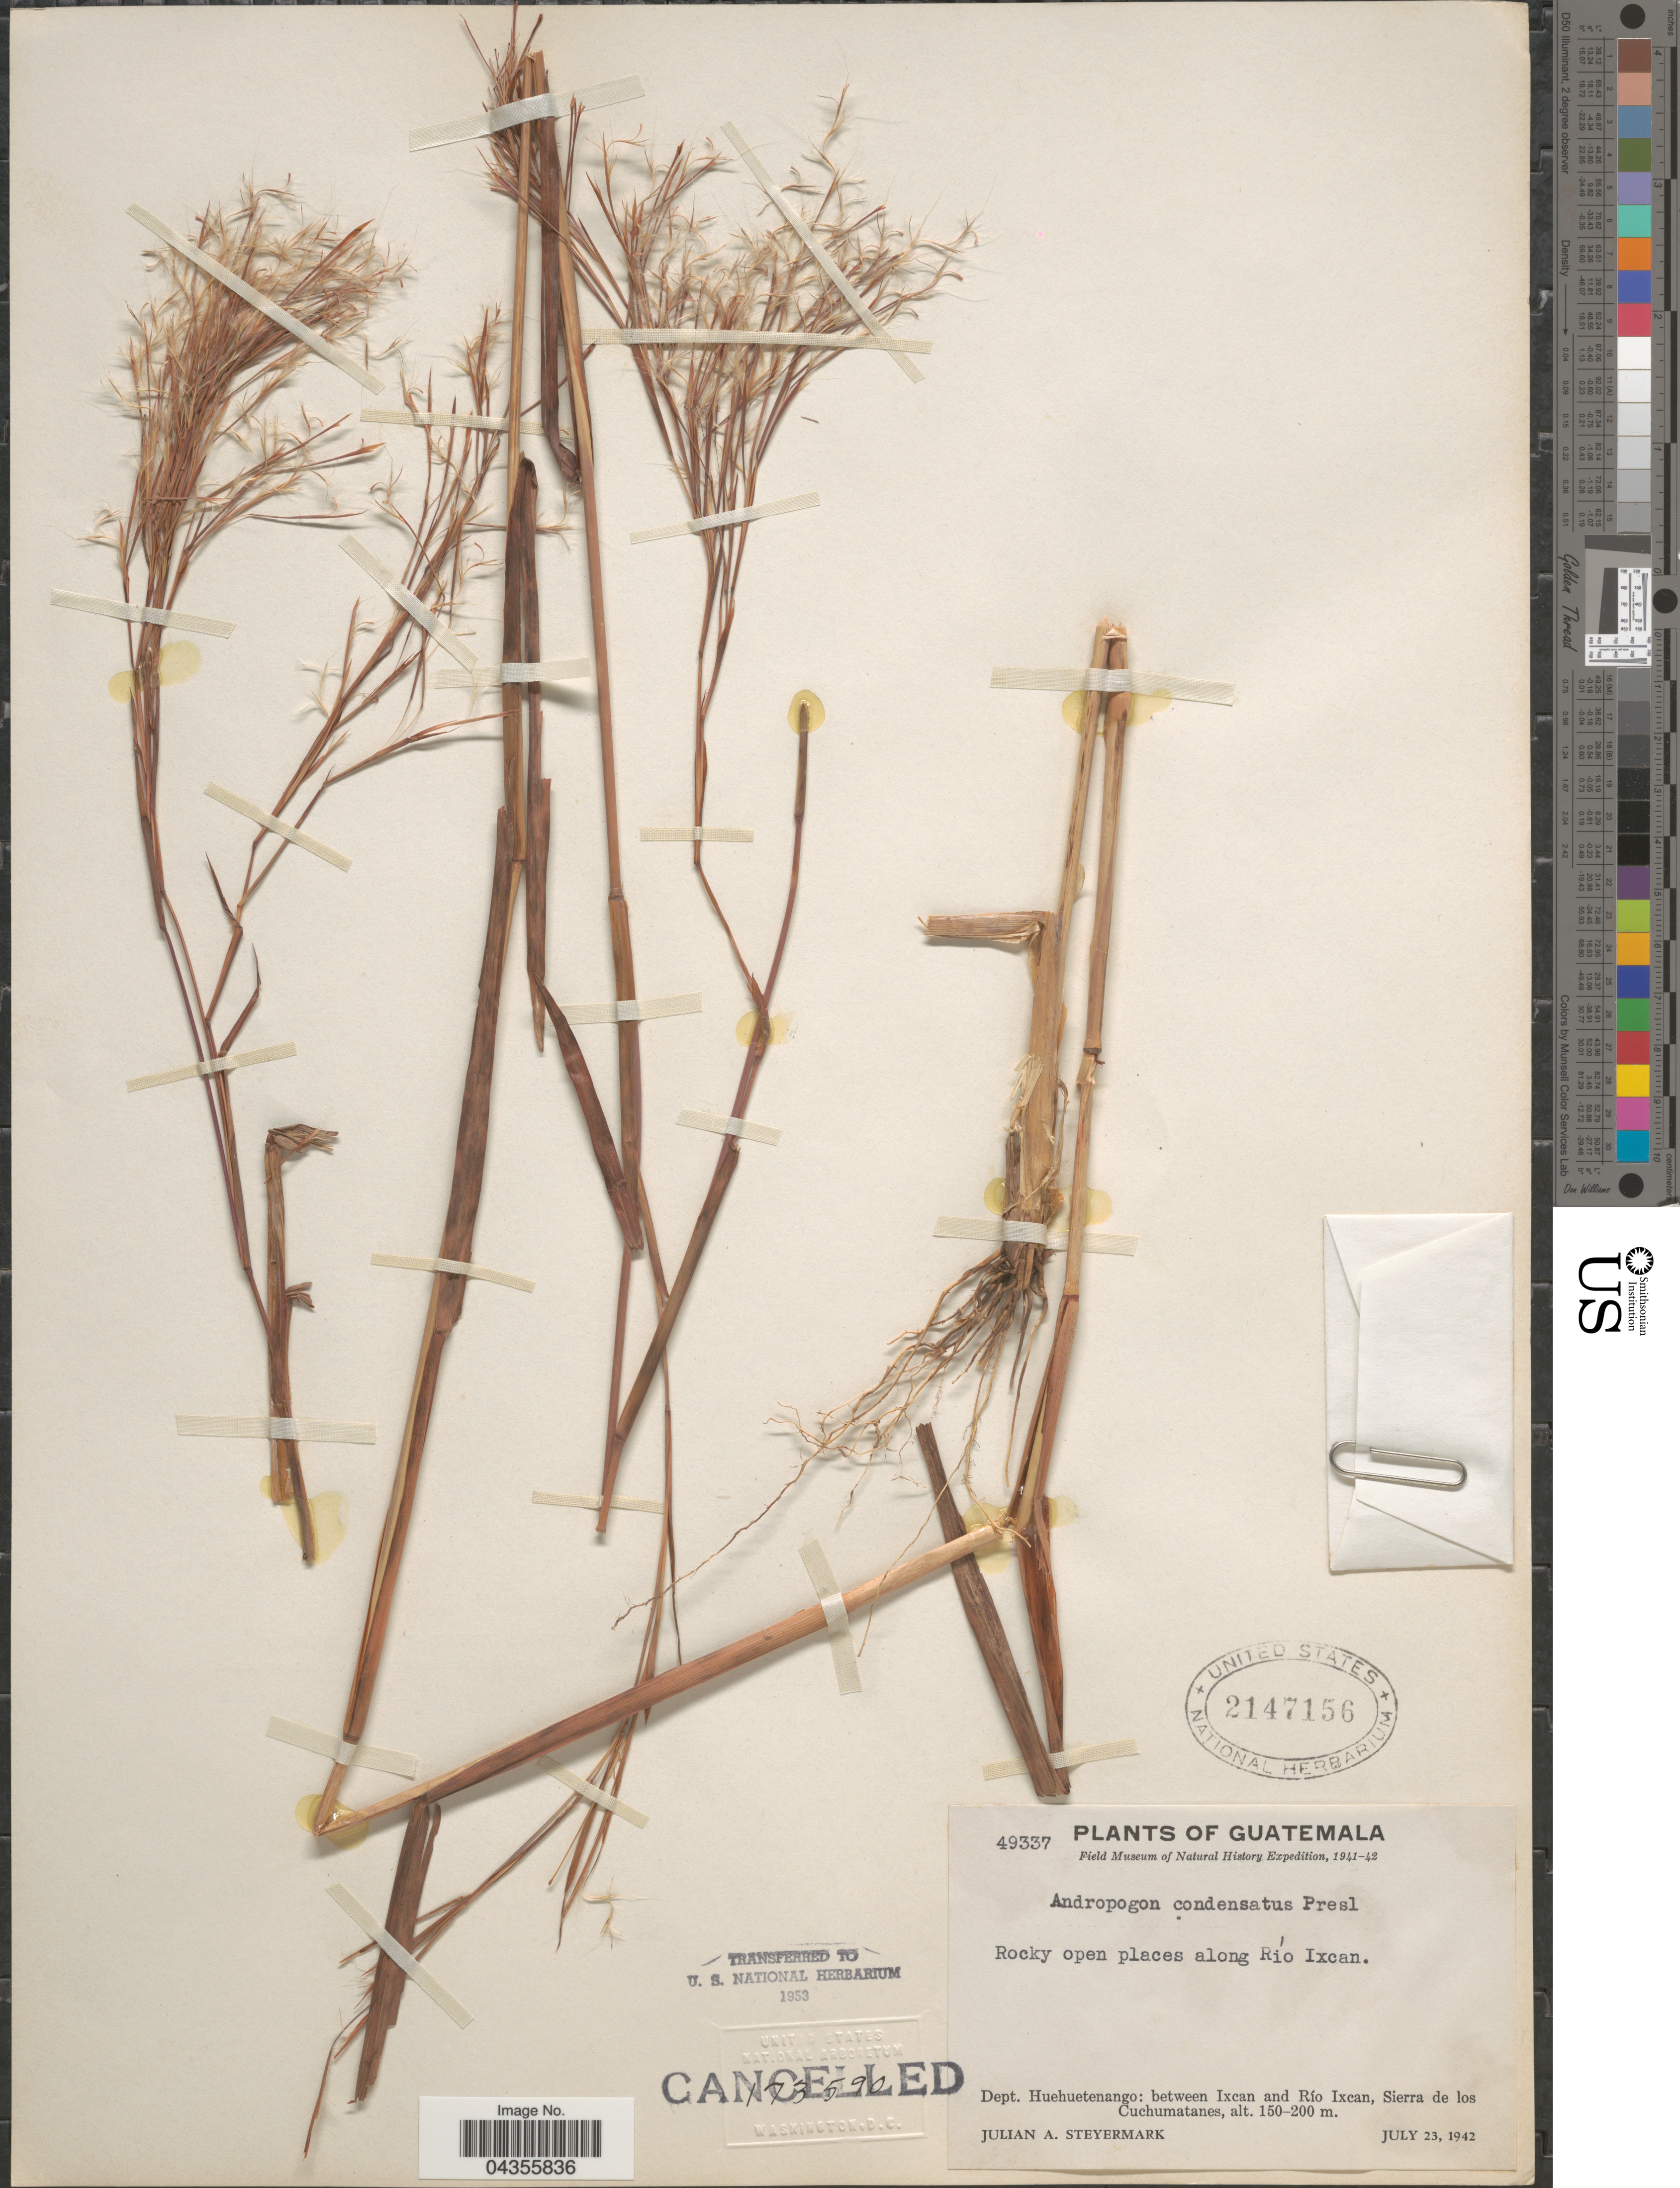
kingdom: Plantae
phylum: Tracheophyta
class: Liliopsida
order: Poales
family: Poaceae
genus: Schizachyrium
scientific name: Schizachyrium condensatum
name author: (Kunth) Nees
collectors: J. Steyermark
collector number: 49337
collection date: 1942-07-23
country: Guatemala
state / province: Huehuetenango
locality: Field Museum of Natural History Expedition, 1941-42. Rocky open places along Rio Ixcan. Dept. Huehuetenango: between Ixcan and Río Ixcan, Sierra de los Cuchumatanes.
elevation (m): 150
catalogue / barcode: US 2147156